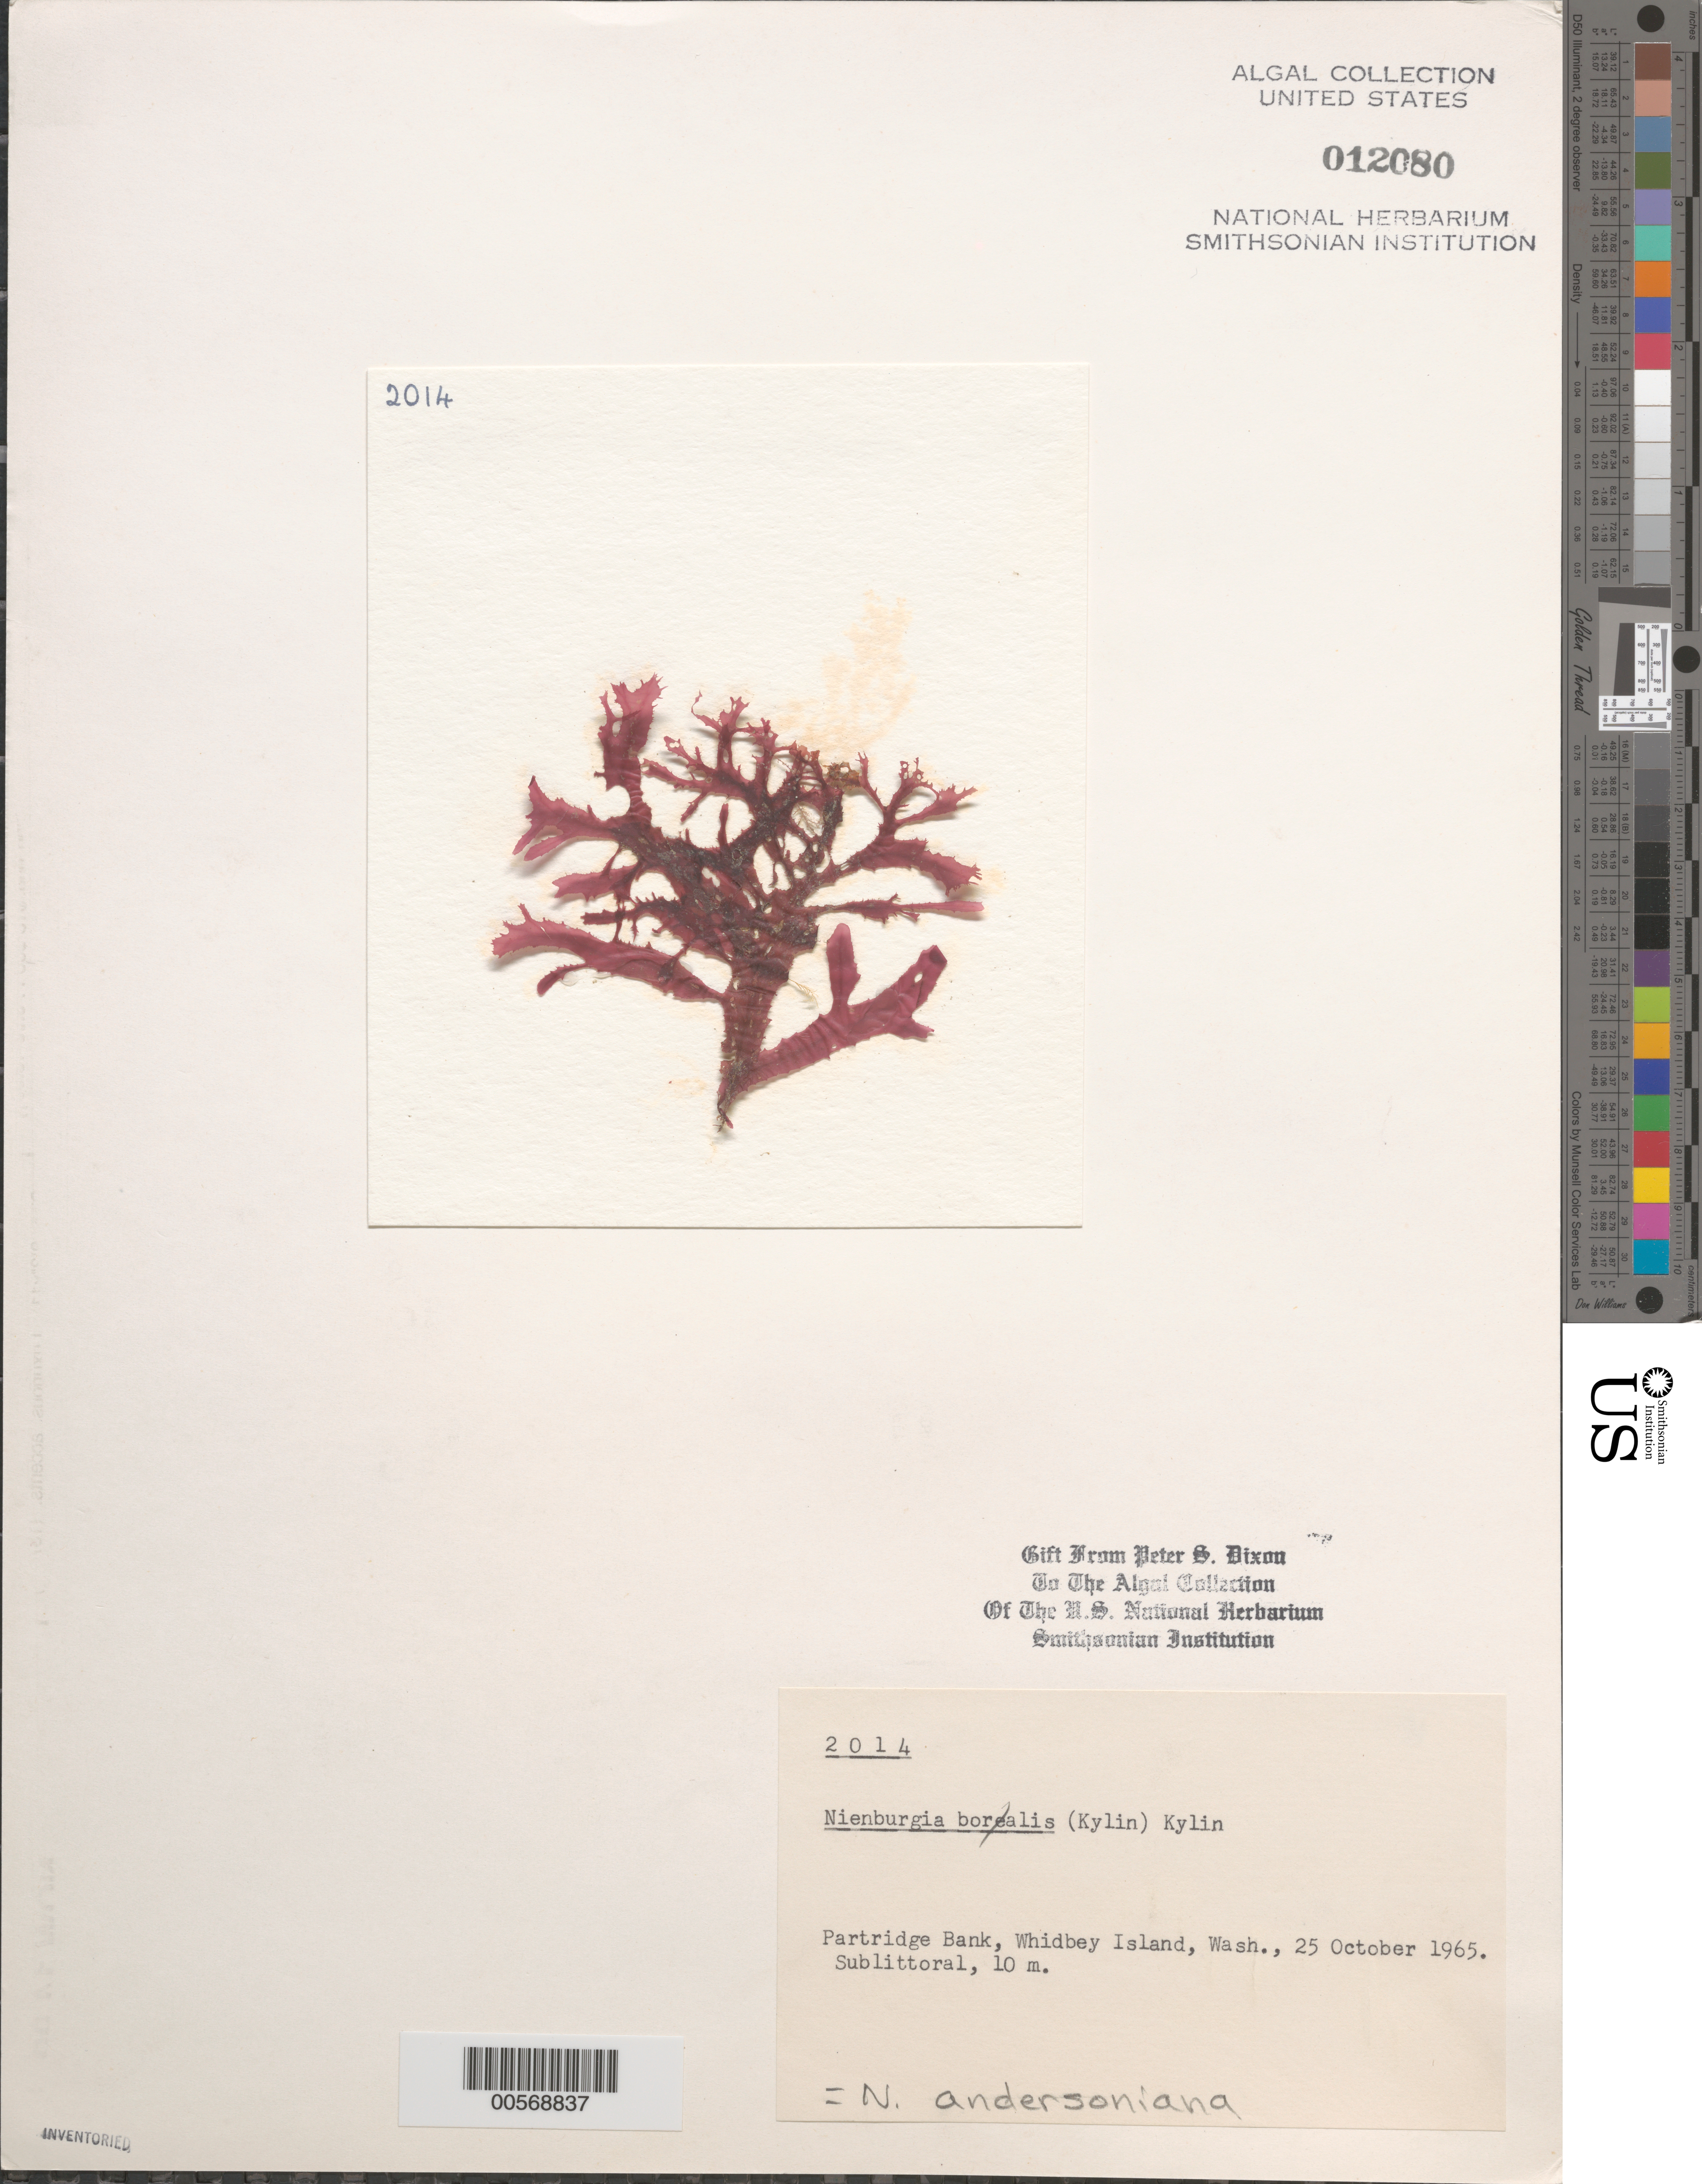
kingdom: Plantae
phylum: Rhodophyta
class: Florideophyceae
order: Ceramiales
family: Delesseriaceae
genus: Nienburgia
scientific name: Nienburgia andersoniana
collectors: P. S. Dixon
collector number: PSD 2014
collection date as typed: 25 Oct 1965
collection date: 1965-10-25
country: United States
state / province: Washington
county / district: Island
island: Whidbey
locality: Partridge Bank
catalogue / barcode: US 12080